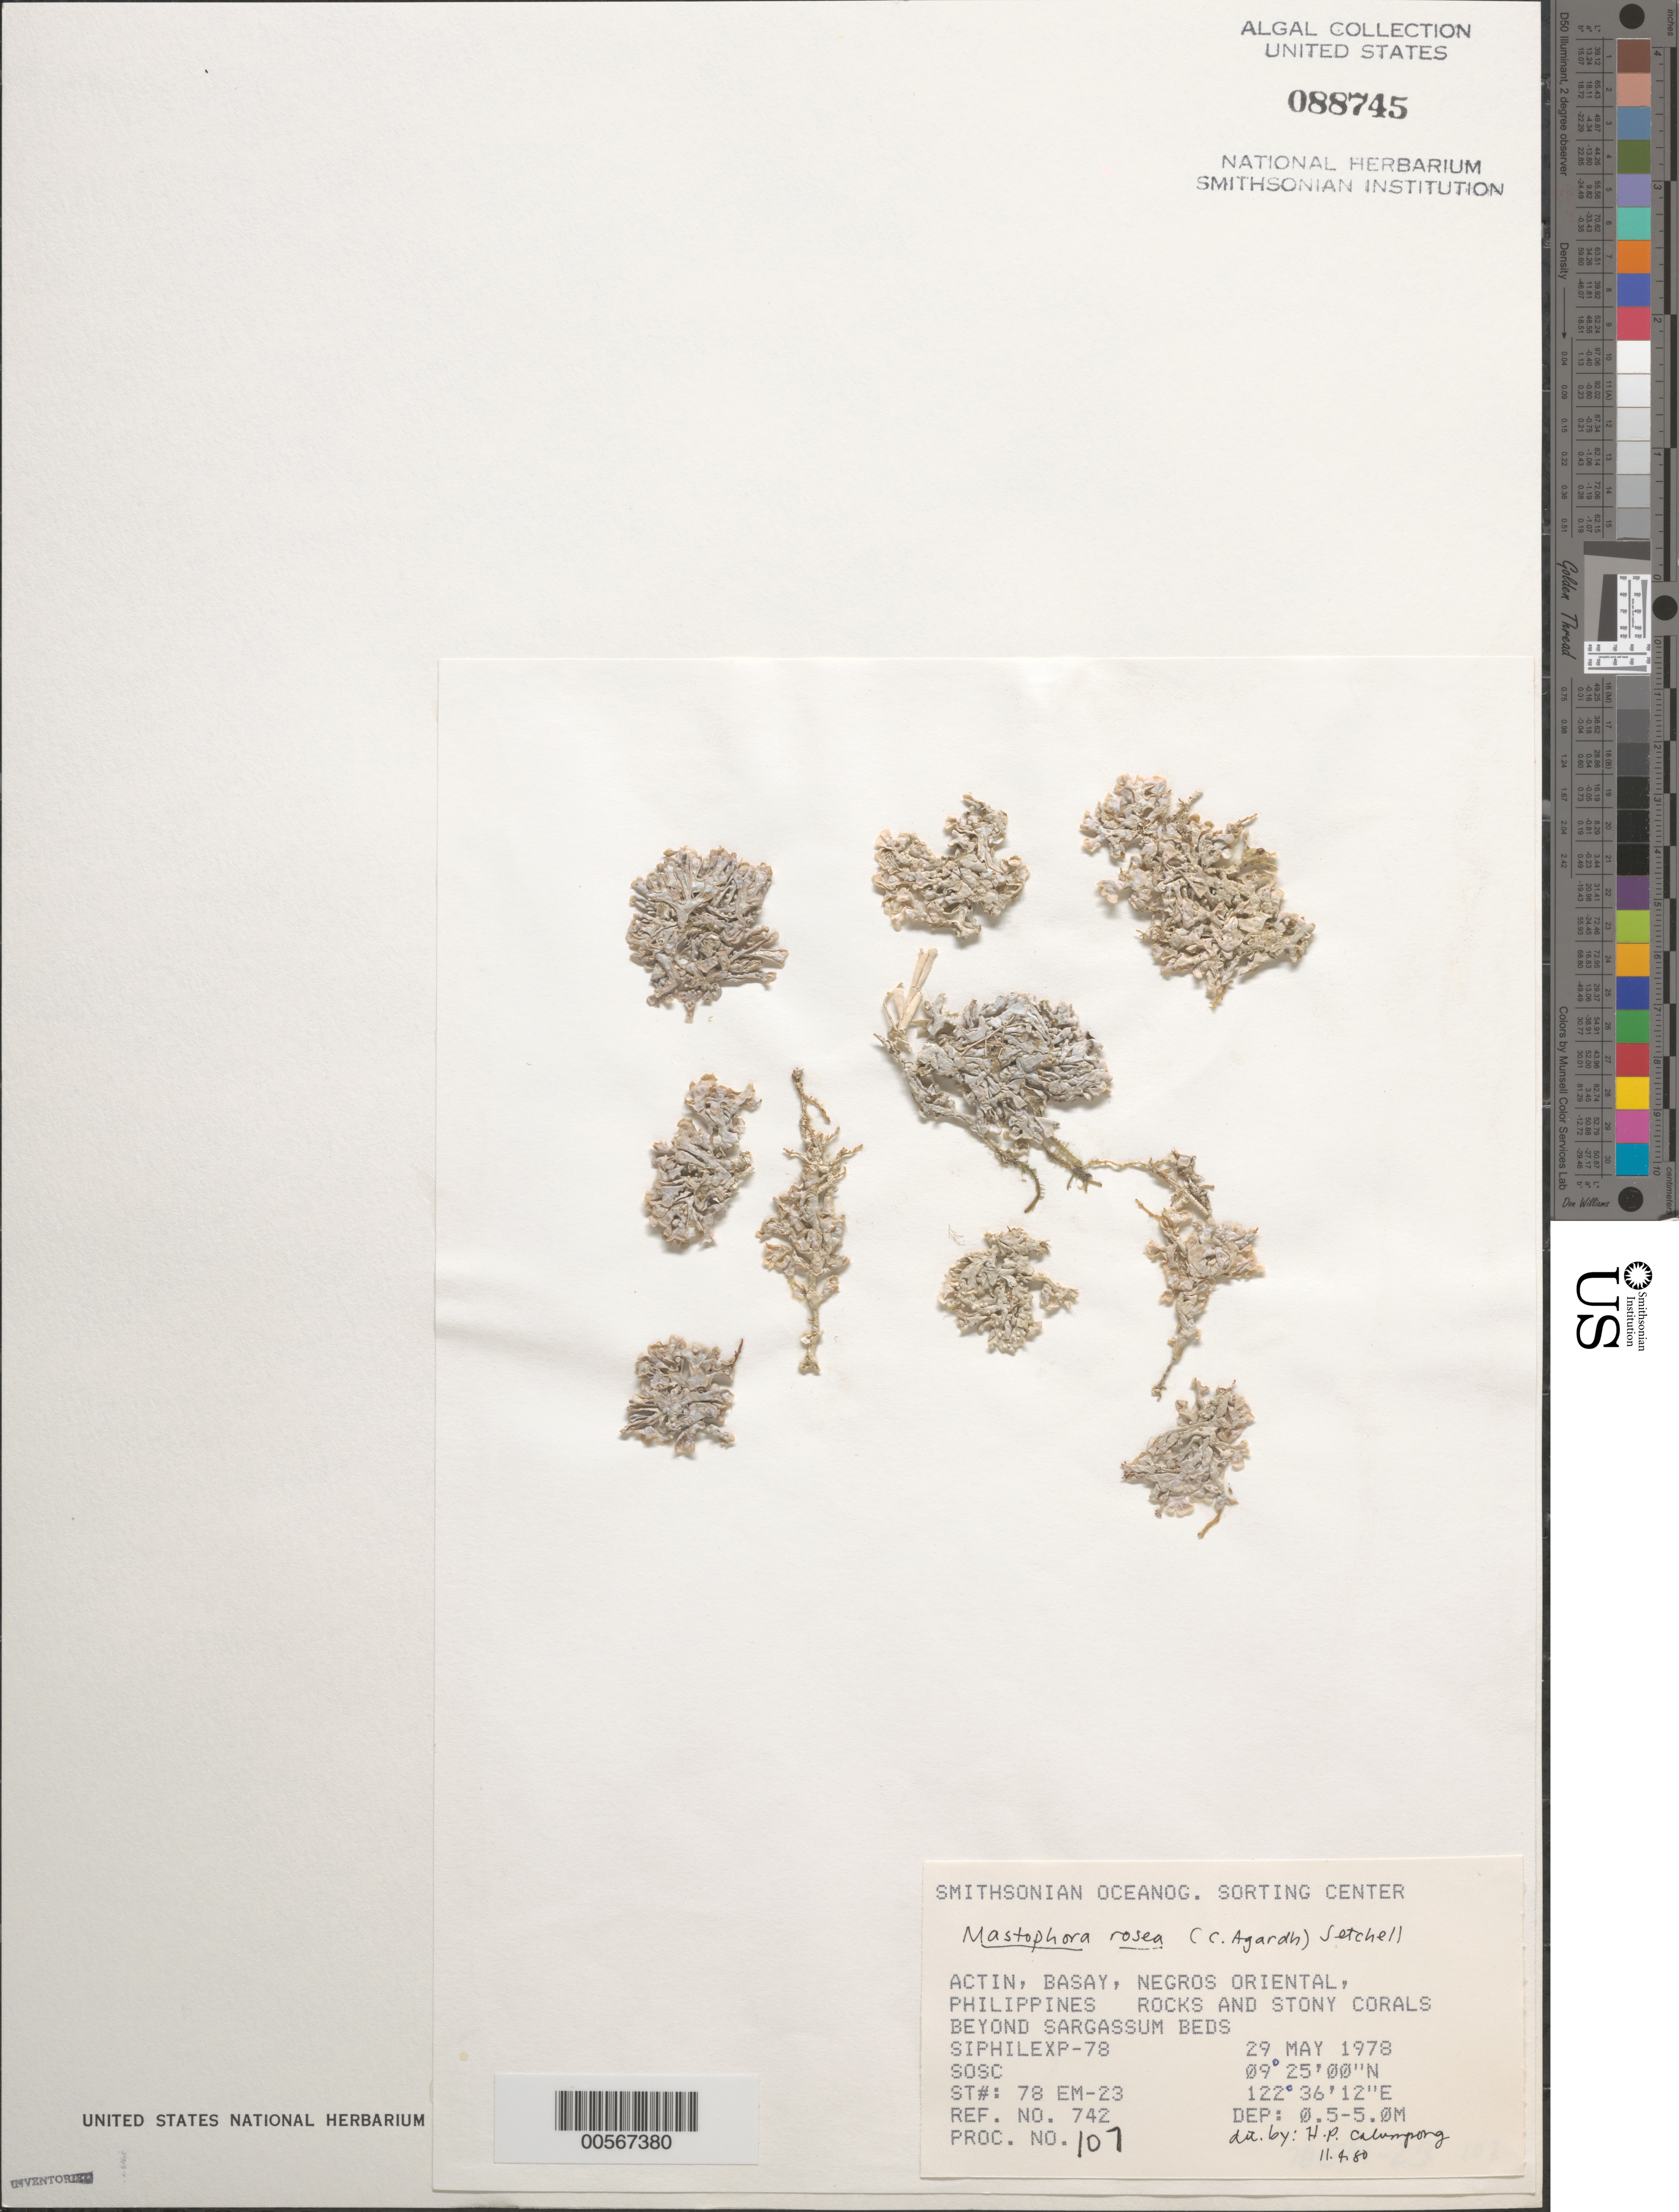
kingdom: Plantae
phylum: Rhodophyta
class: Florideophyceae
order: Corallinales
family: Mastophoraceae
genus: Mastophora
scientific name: Mastophora rosea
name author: (C. Agardh) Setch.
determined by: Calumpong, H. P.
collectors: SOSC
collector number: Station 78 Em-23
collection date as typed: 29 May 1978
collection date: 1978-05-29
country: Philippines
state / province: Central Visayas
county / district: Negros Oriental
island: Negros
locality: Actin, Basay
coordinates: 09 25'00"N, 122 36'12"E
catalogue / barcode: US 88745